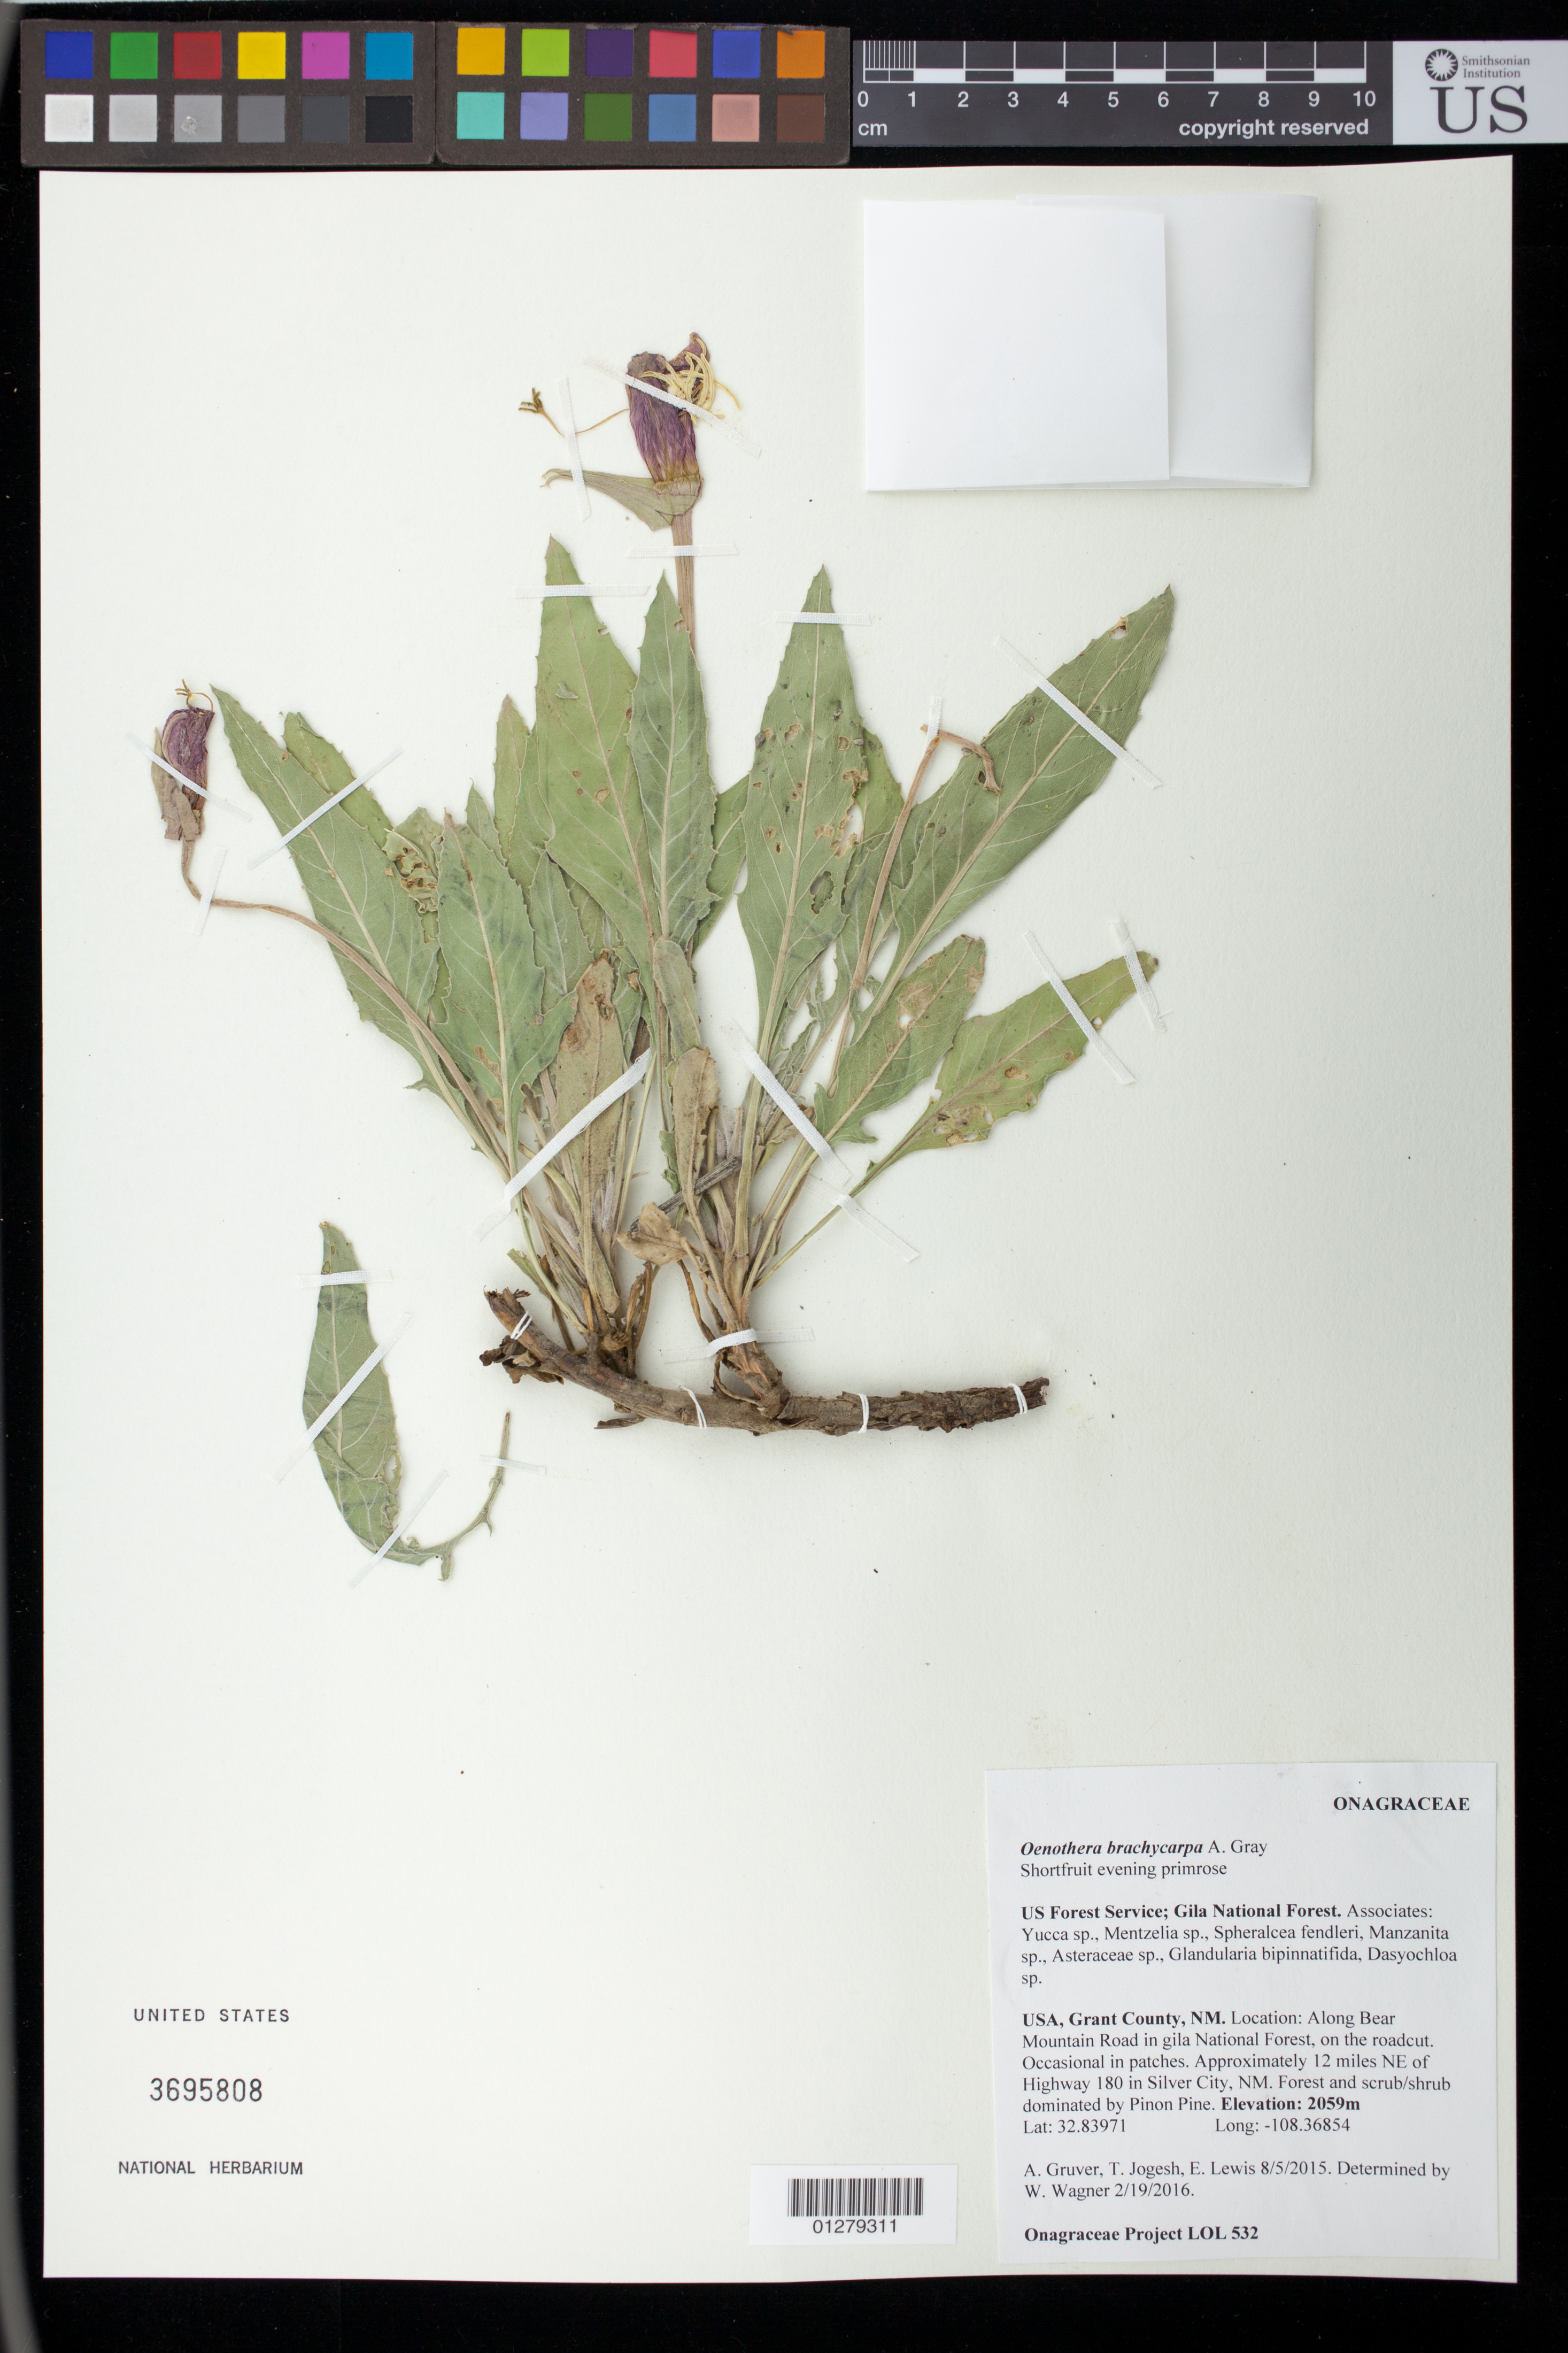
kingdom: Plantae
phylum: Tracheophyta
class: Magnoliopsida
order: Myrtales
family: Onagraceae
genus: Oenothera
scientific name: Oenothera brachycarpa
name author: A. Gray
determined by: Wagner, W. L., (BOT), Smithsonian Institution - National Museum of Natural History (UNITED STATES)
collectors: A. Gruver, T. Jojesh & E. Lewis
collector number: LOL 532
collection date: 2015-08-05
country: United States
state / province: New Mexico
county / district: Grant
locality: Along Bear Mountain Road in Gila National Forest, on the roadcut. Occasional in patches. Approximately 12 miles NE of Highway 180 in Silver City, NM.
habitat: Forest and scrub/shrub dominated by Pinon Pine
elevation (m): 2059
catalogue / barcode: US 3695808